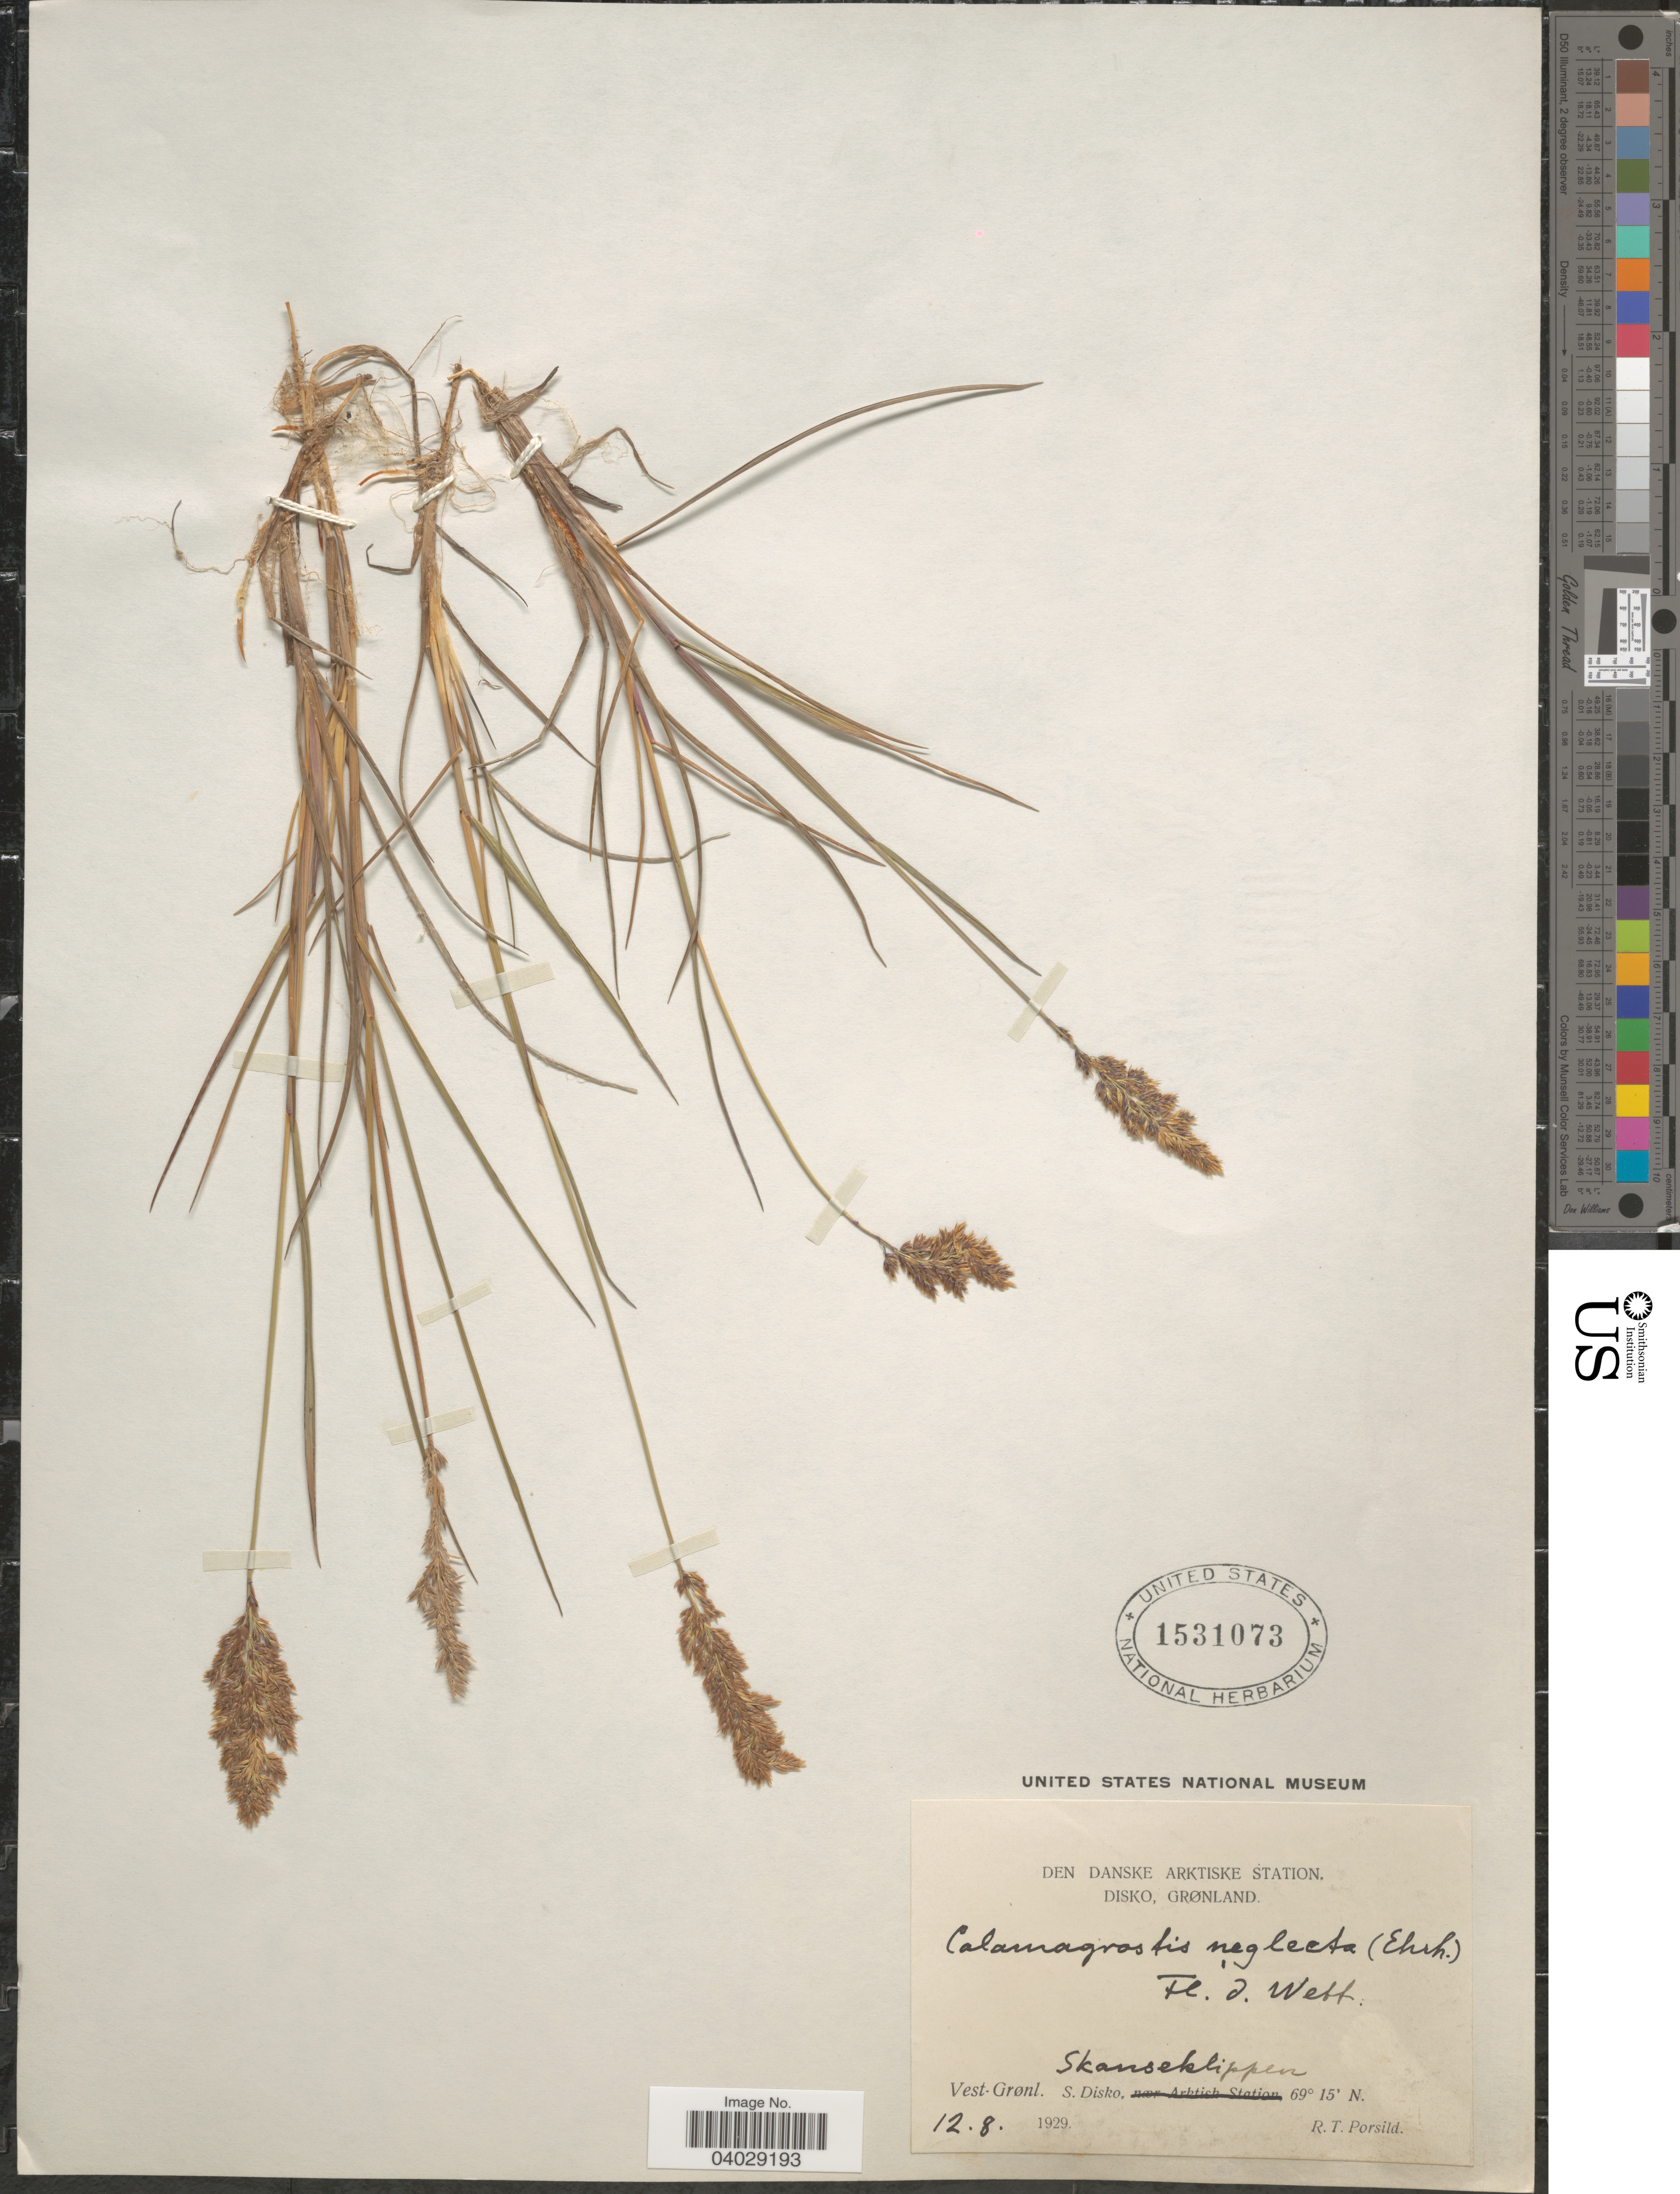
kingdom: Plantae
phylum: Tracheophyta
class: Liliopsida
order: Poales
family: Poaceae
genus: Calamagrostis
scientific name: Calamagrostis neglecta (Ehrh.) Gaertner et al.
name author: (Ehrhart) G. Gaertn. et al.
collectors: R. T. Porsild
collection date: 1929-08-12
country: Greenland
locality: Den Danske Arktiske Station. Disko, Grønland. Vest-Grønl. S. Disko, Skanseklippen.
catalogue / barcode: US 1531073